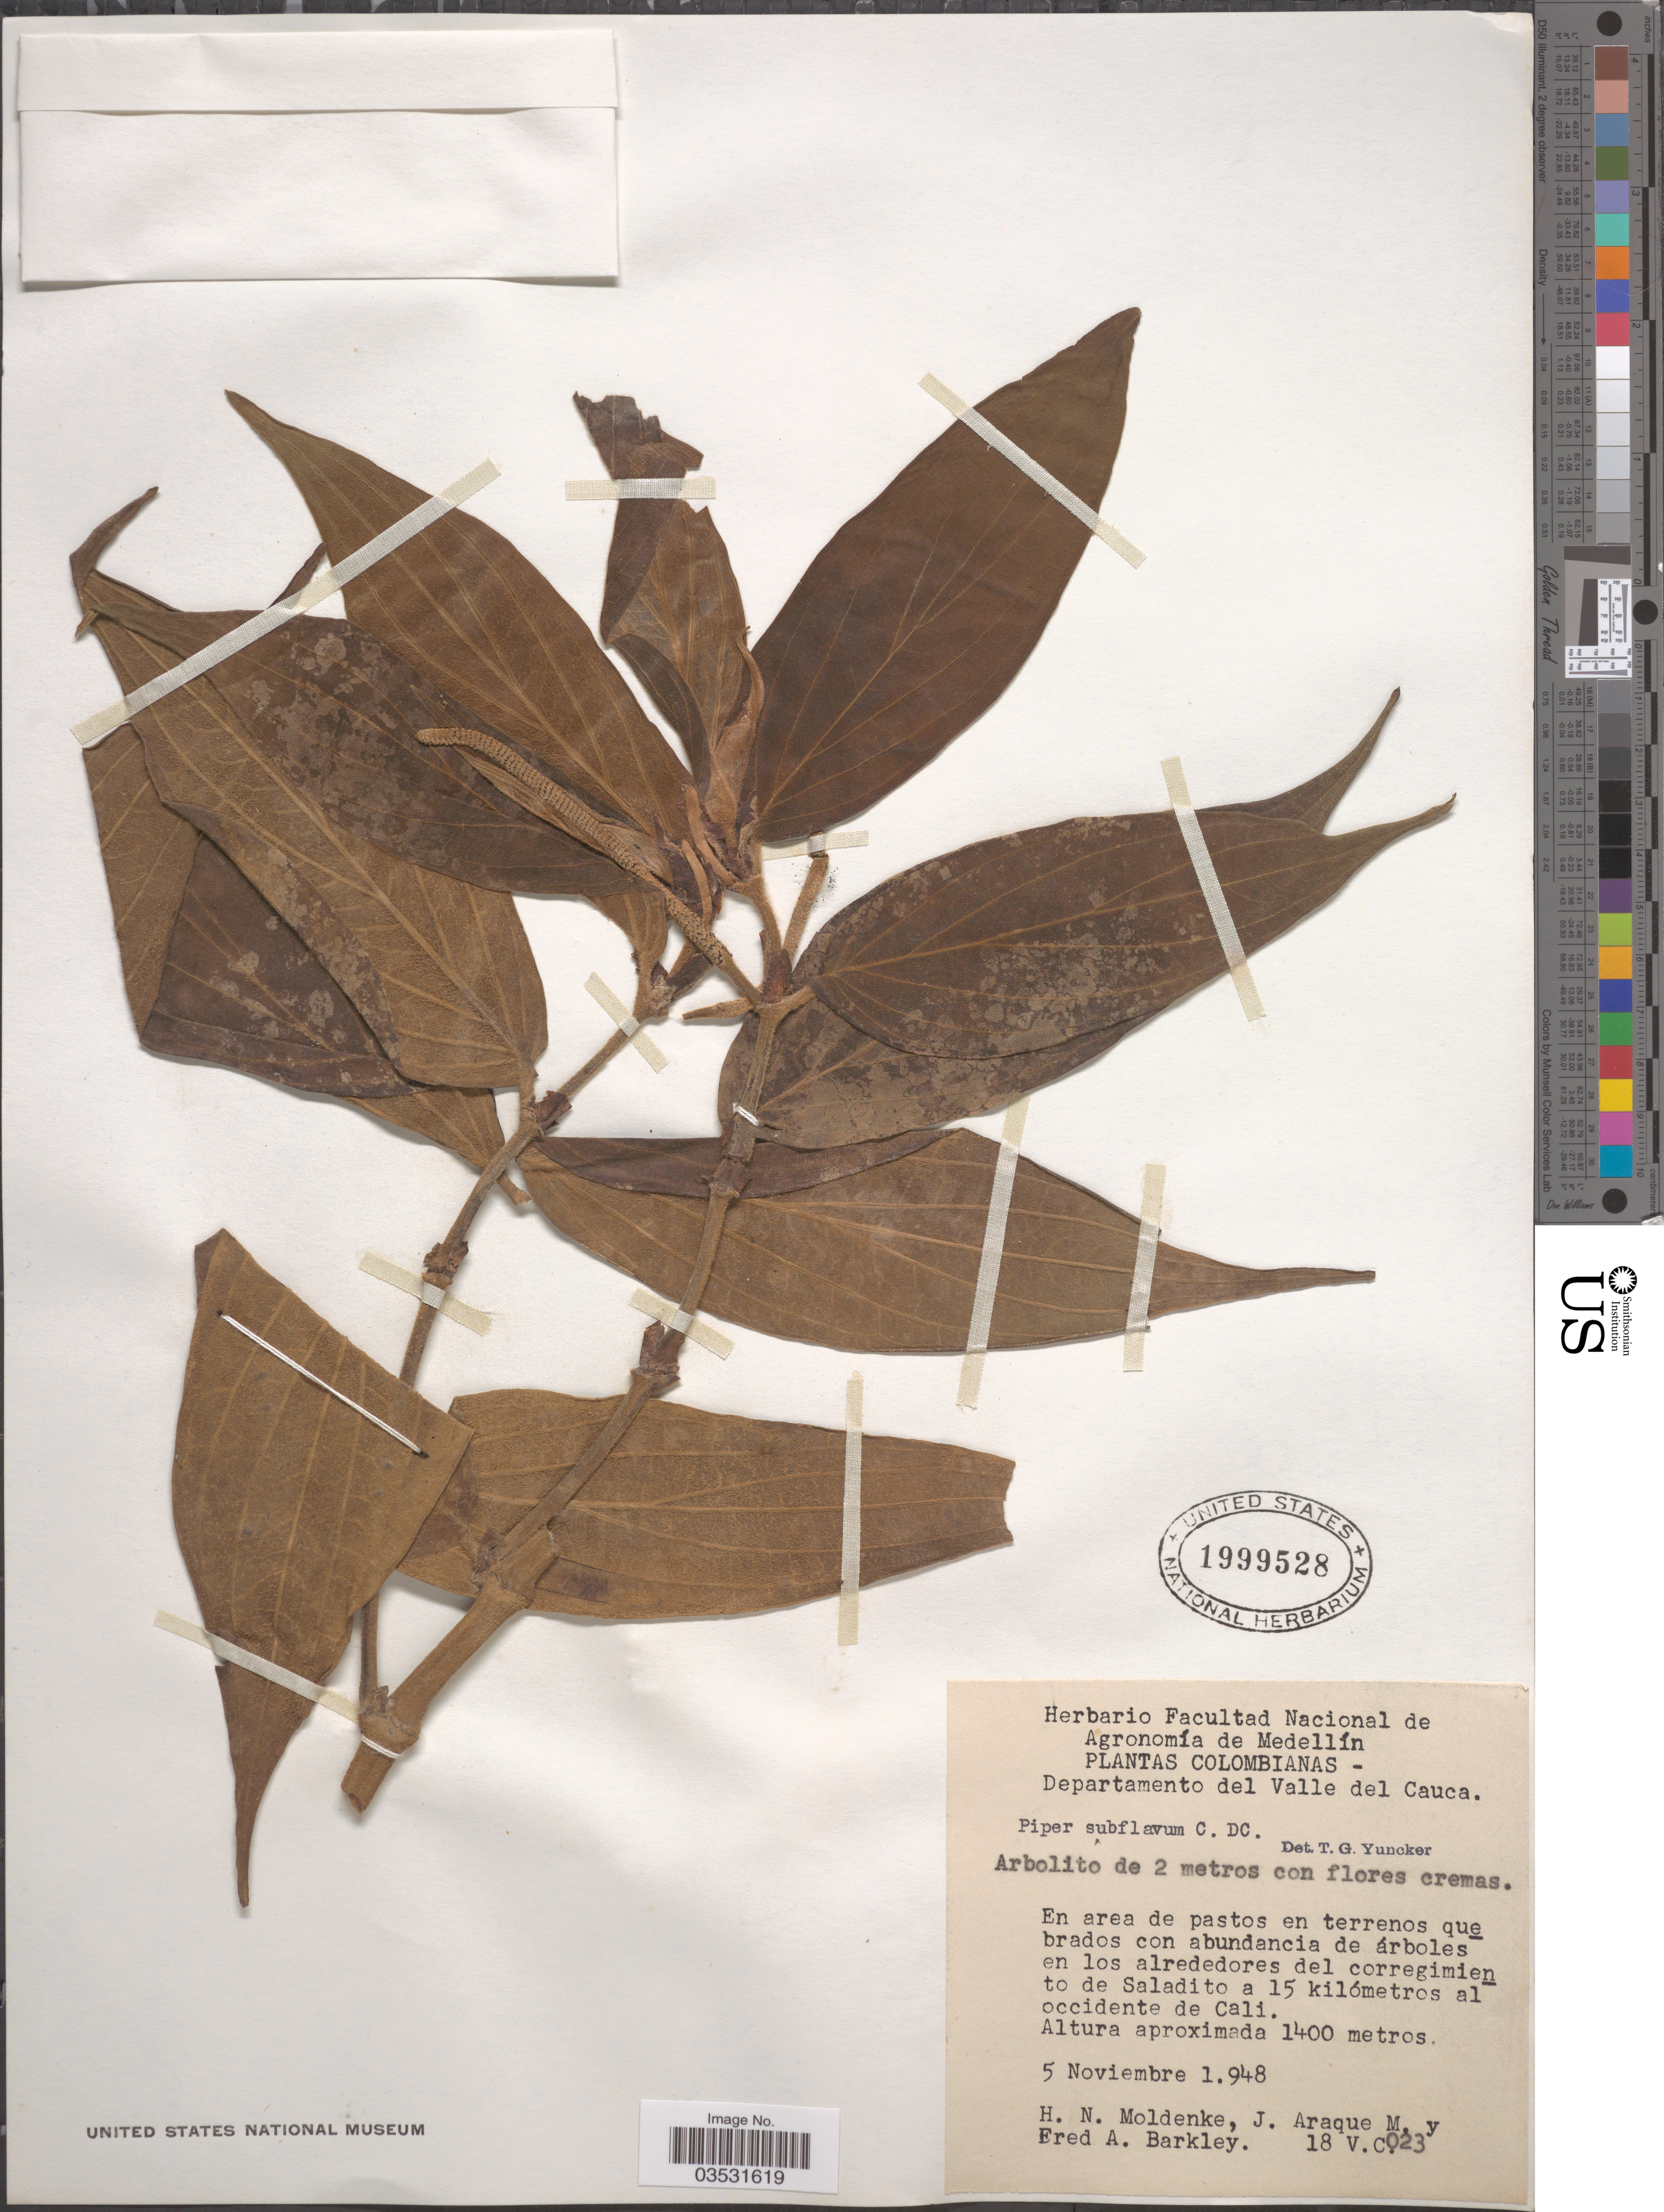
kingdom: Plantae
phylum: Tracheophyta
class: Magnoliopsida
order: Piperales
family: Piperaceae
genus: Piper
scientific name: Piper subflavum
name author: C. DC.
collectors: H. N. Moldenke, J. Araque Molina & F. A. Barkley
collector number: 18V.C.023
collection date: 1948-11-05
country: Colombia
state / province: Valle del Cauca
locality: Departamento del Valle del Cauca. En area de pastos en terrenos que brados con abundancia de árboles en los alrededores del corregimiento de Saladito a 15 kilómetros al occidente de Cali.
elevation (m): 1400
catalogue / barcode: US 1999528